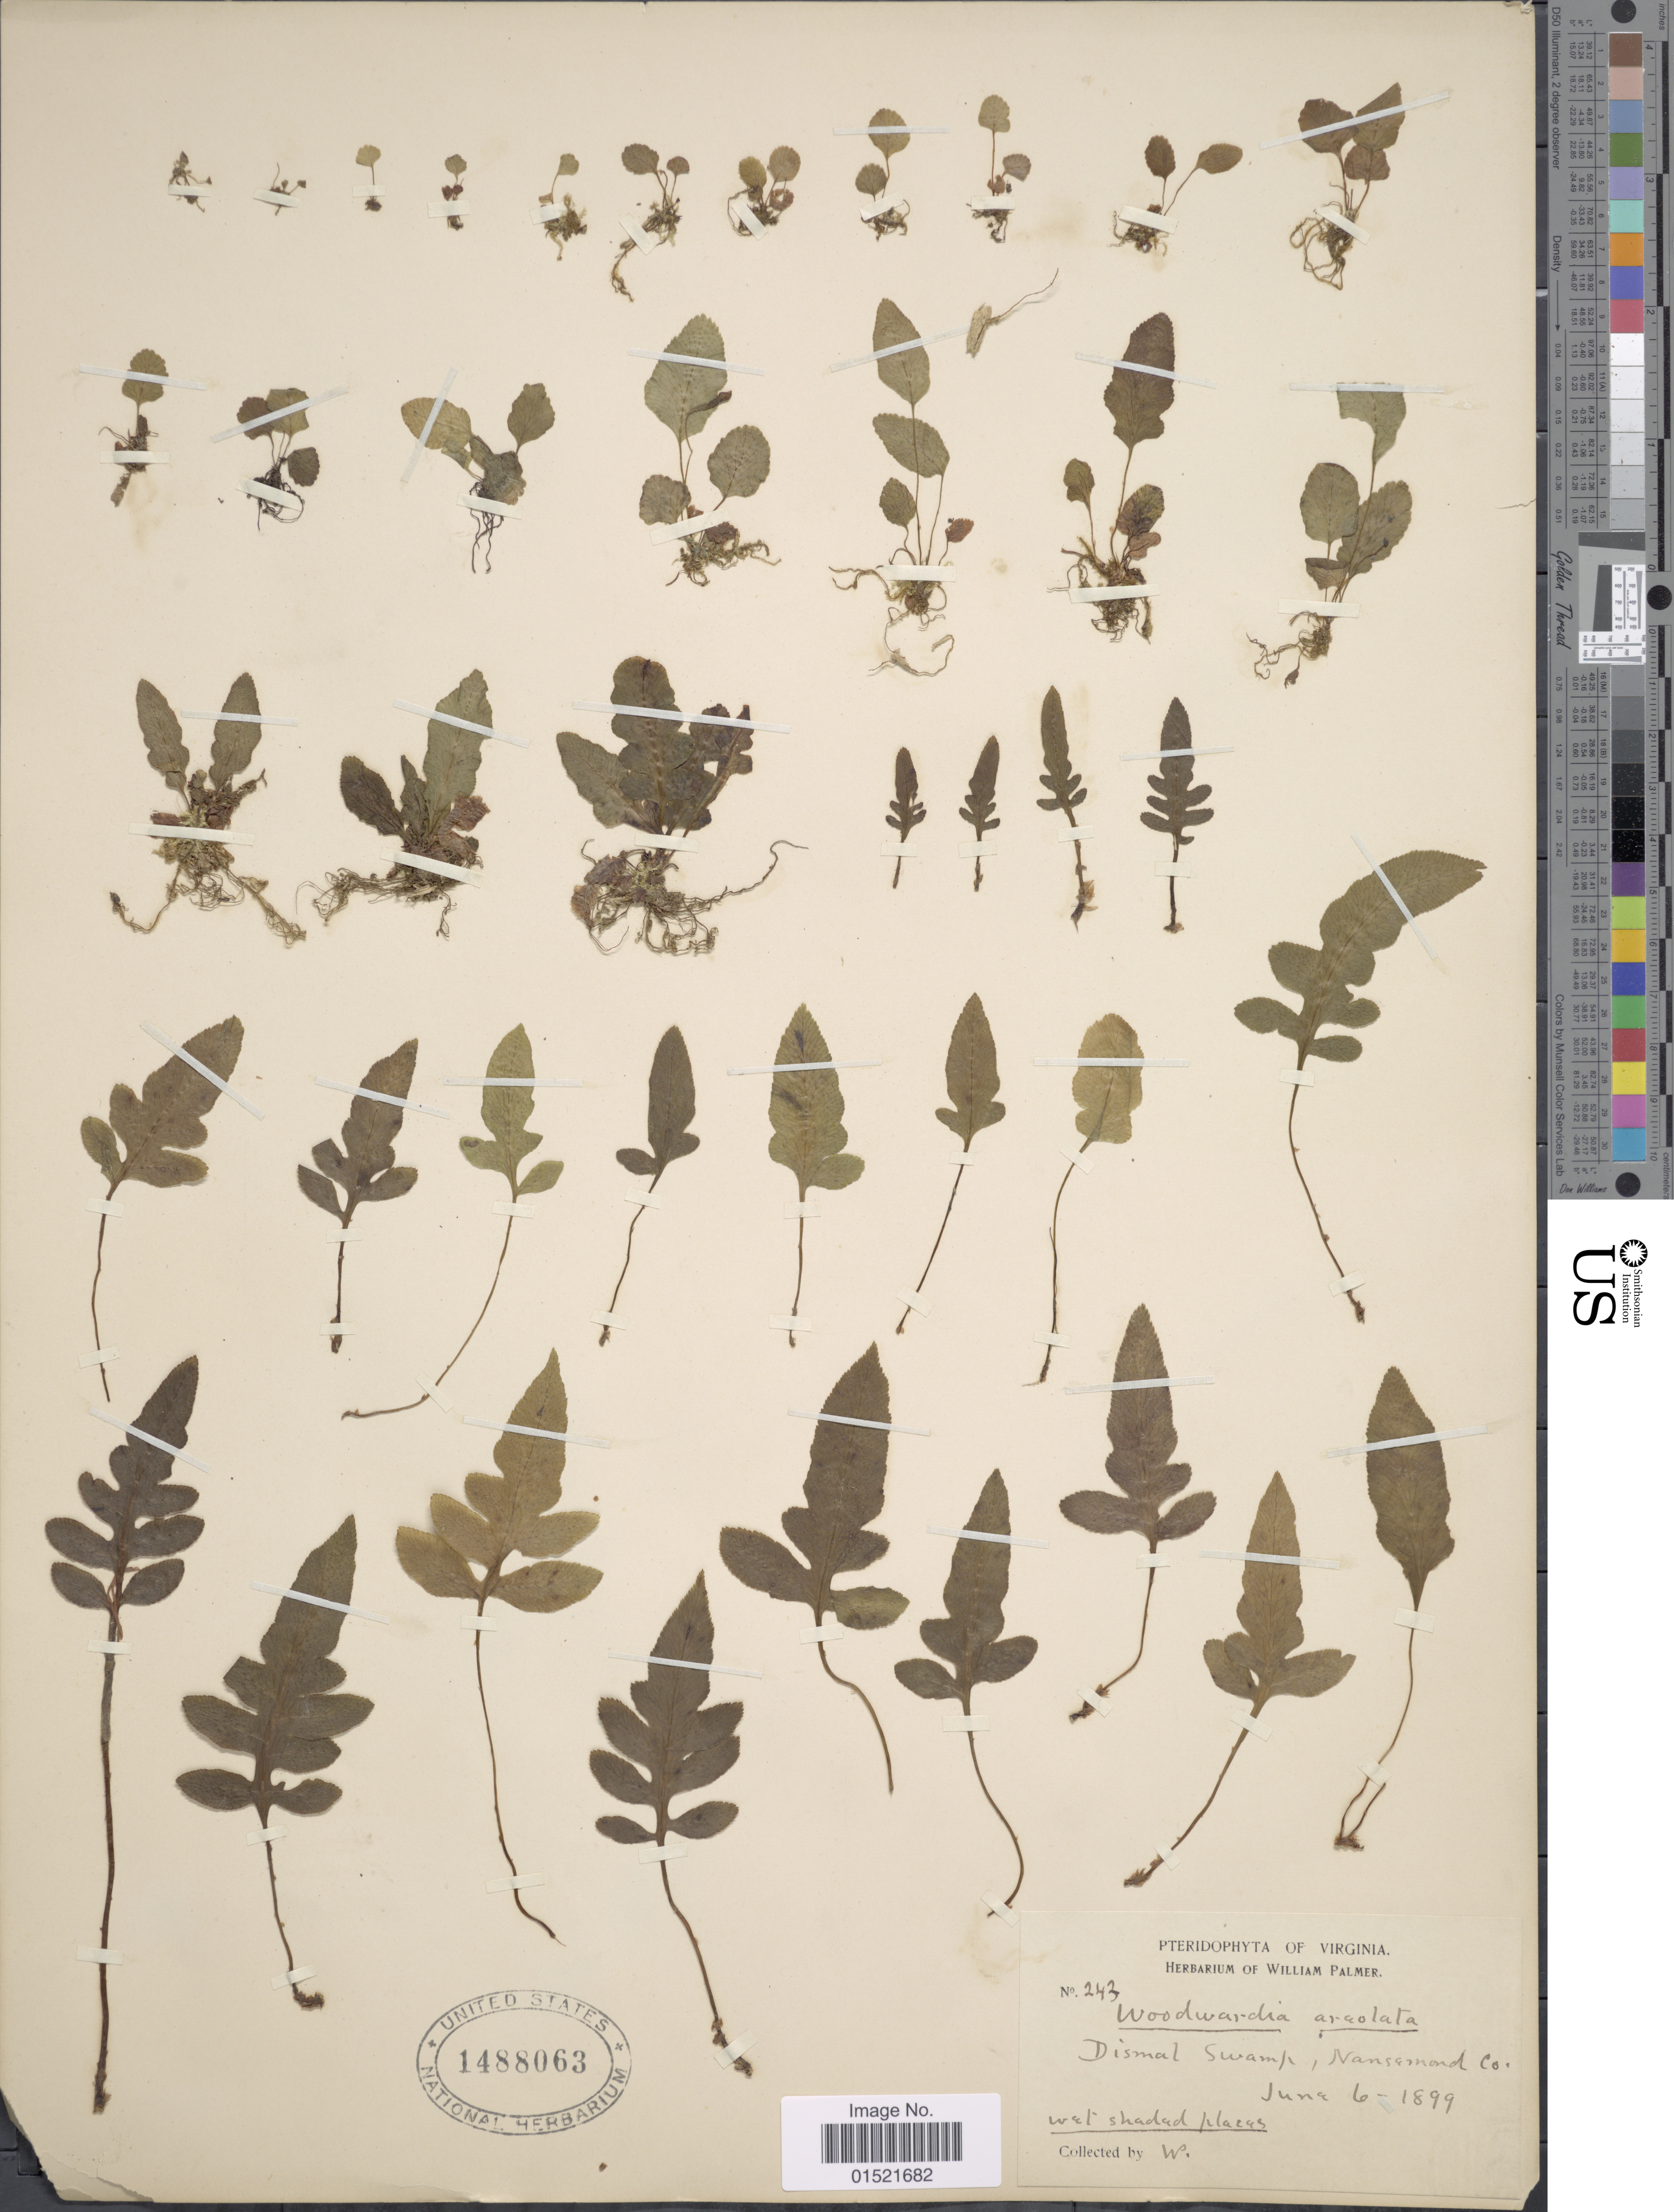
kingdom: Plantae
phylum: Tracheophyta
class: Polypodiopsida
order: Polypodiales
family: Blechnaceae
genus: Woodwardia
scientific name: Woodwardia areolata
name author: (L.) T. Moore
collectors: W. Palmer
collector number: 243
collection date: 1899-06-06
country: United States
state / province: Virginia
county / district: City of Suffolk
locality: Dismal Swamp, Nansemond Co. (merged into City of Suffolk 1950's-70's)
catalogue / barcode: US 1488063